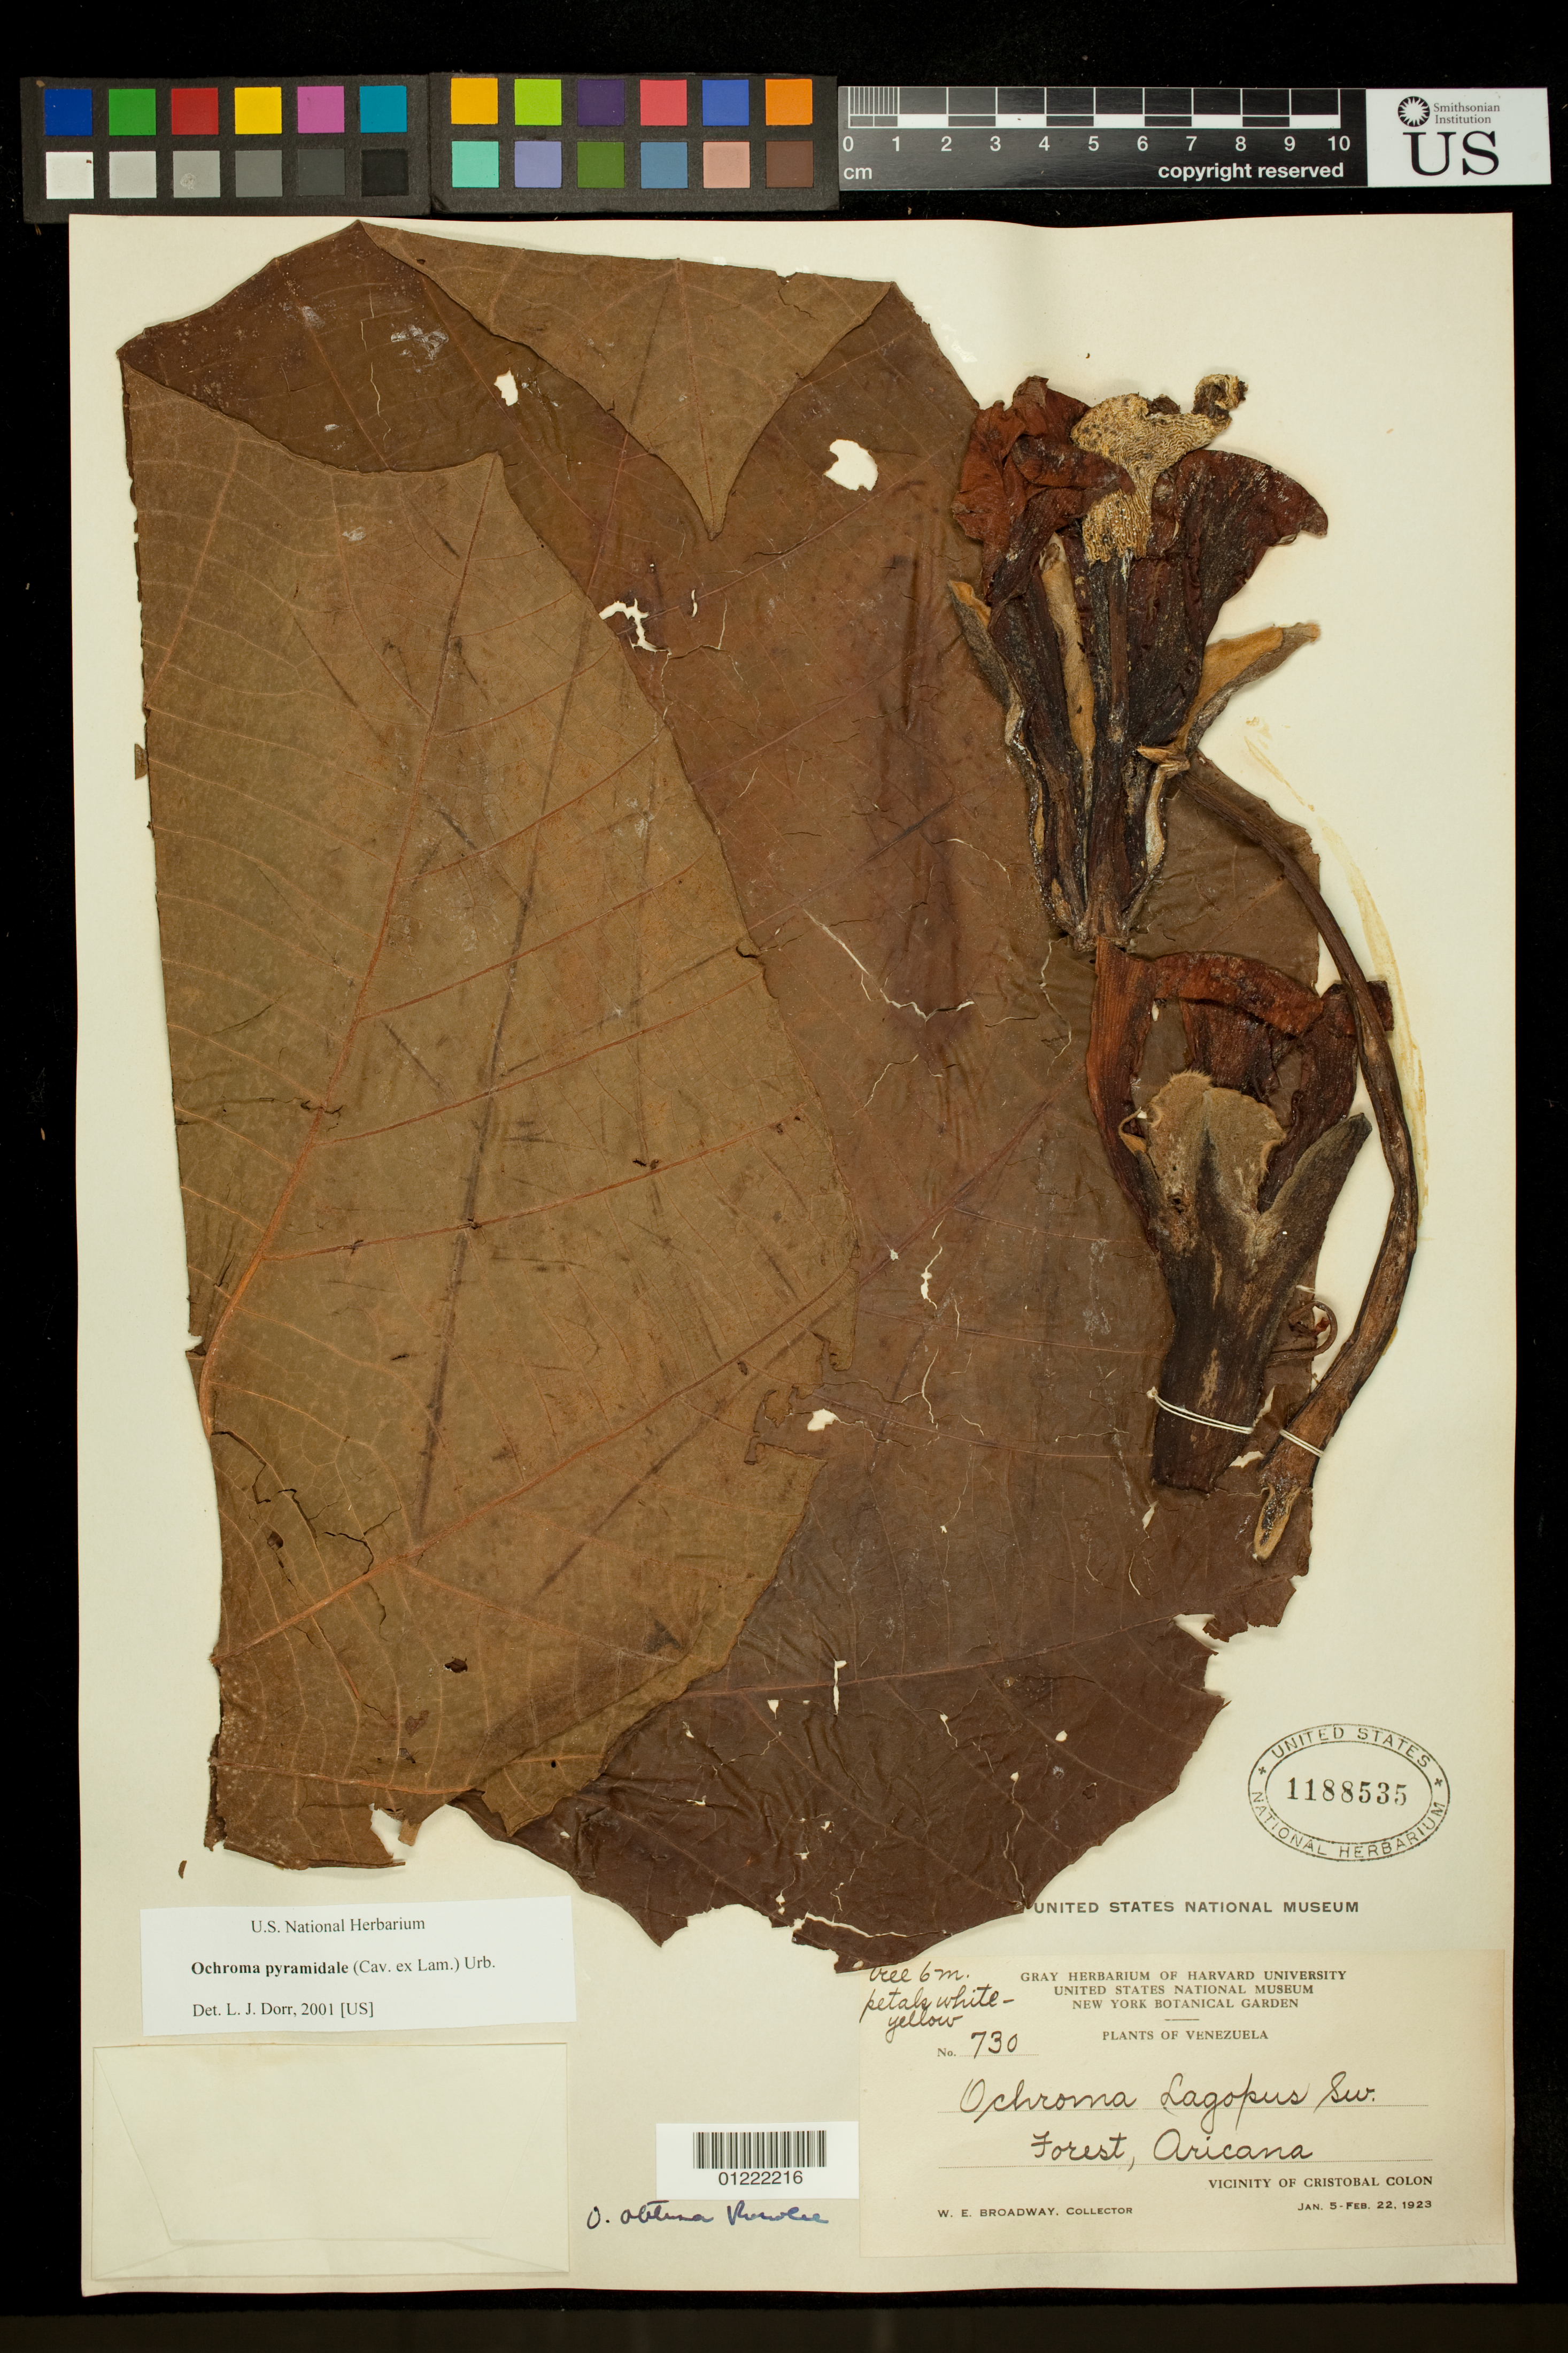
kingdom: Plantae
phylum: Tracheophyta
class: Magnoliopsida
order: Malvales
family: Malvaceae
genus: Ochroma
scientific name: Ochroma pyramidale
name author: (Cav. ex Lam.) Urb.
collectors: W. E. Broadway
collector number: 730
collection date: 1923-01-05/1923-02-22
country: Venezuela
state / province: Sucre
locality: Vicinity of Cristobal Colon, Forest, Aricana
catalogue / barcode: US 1188535